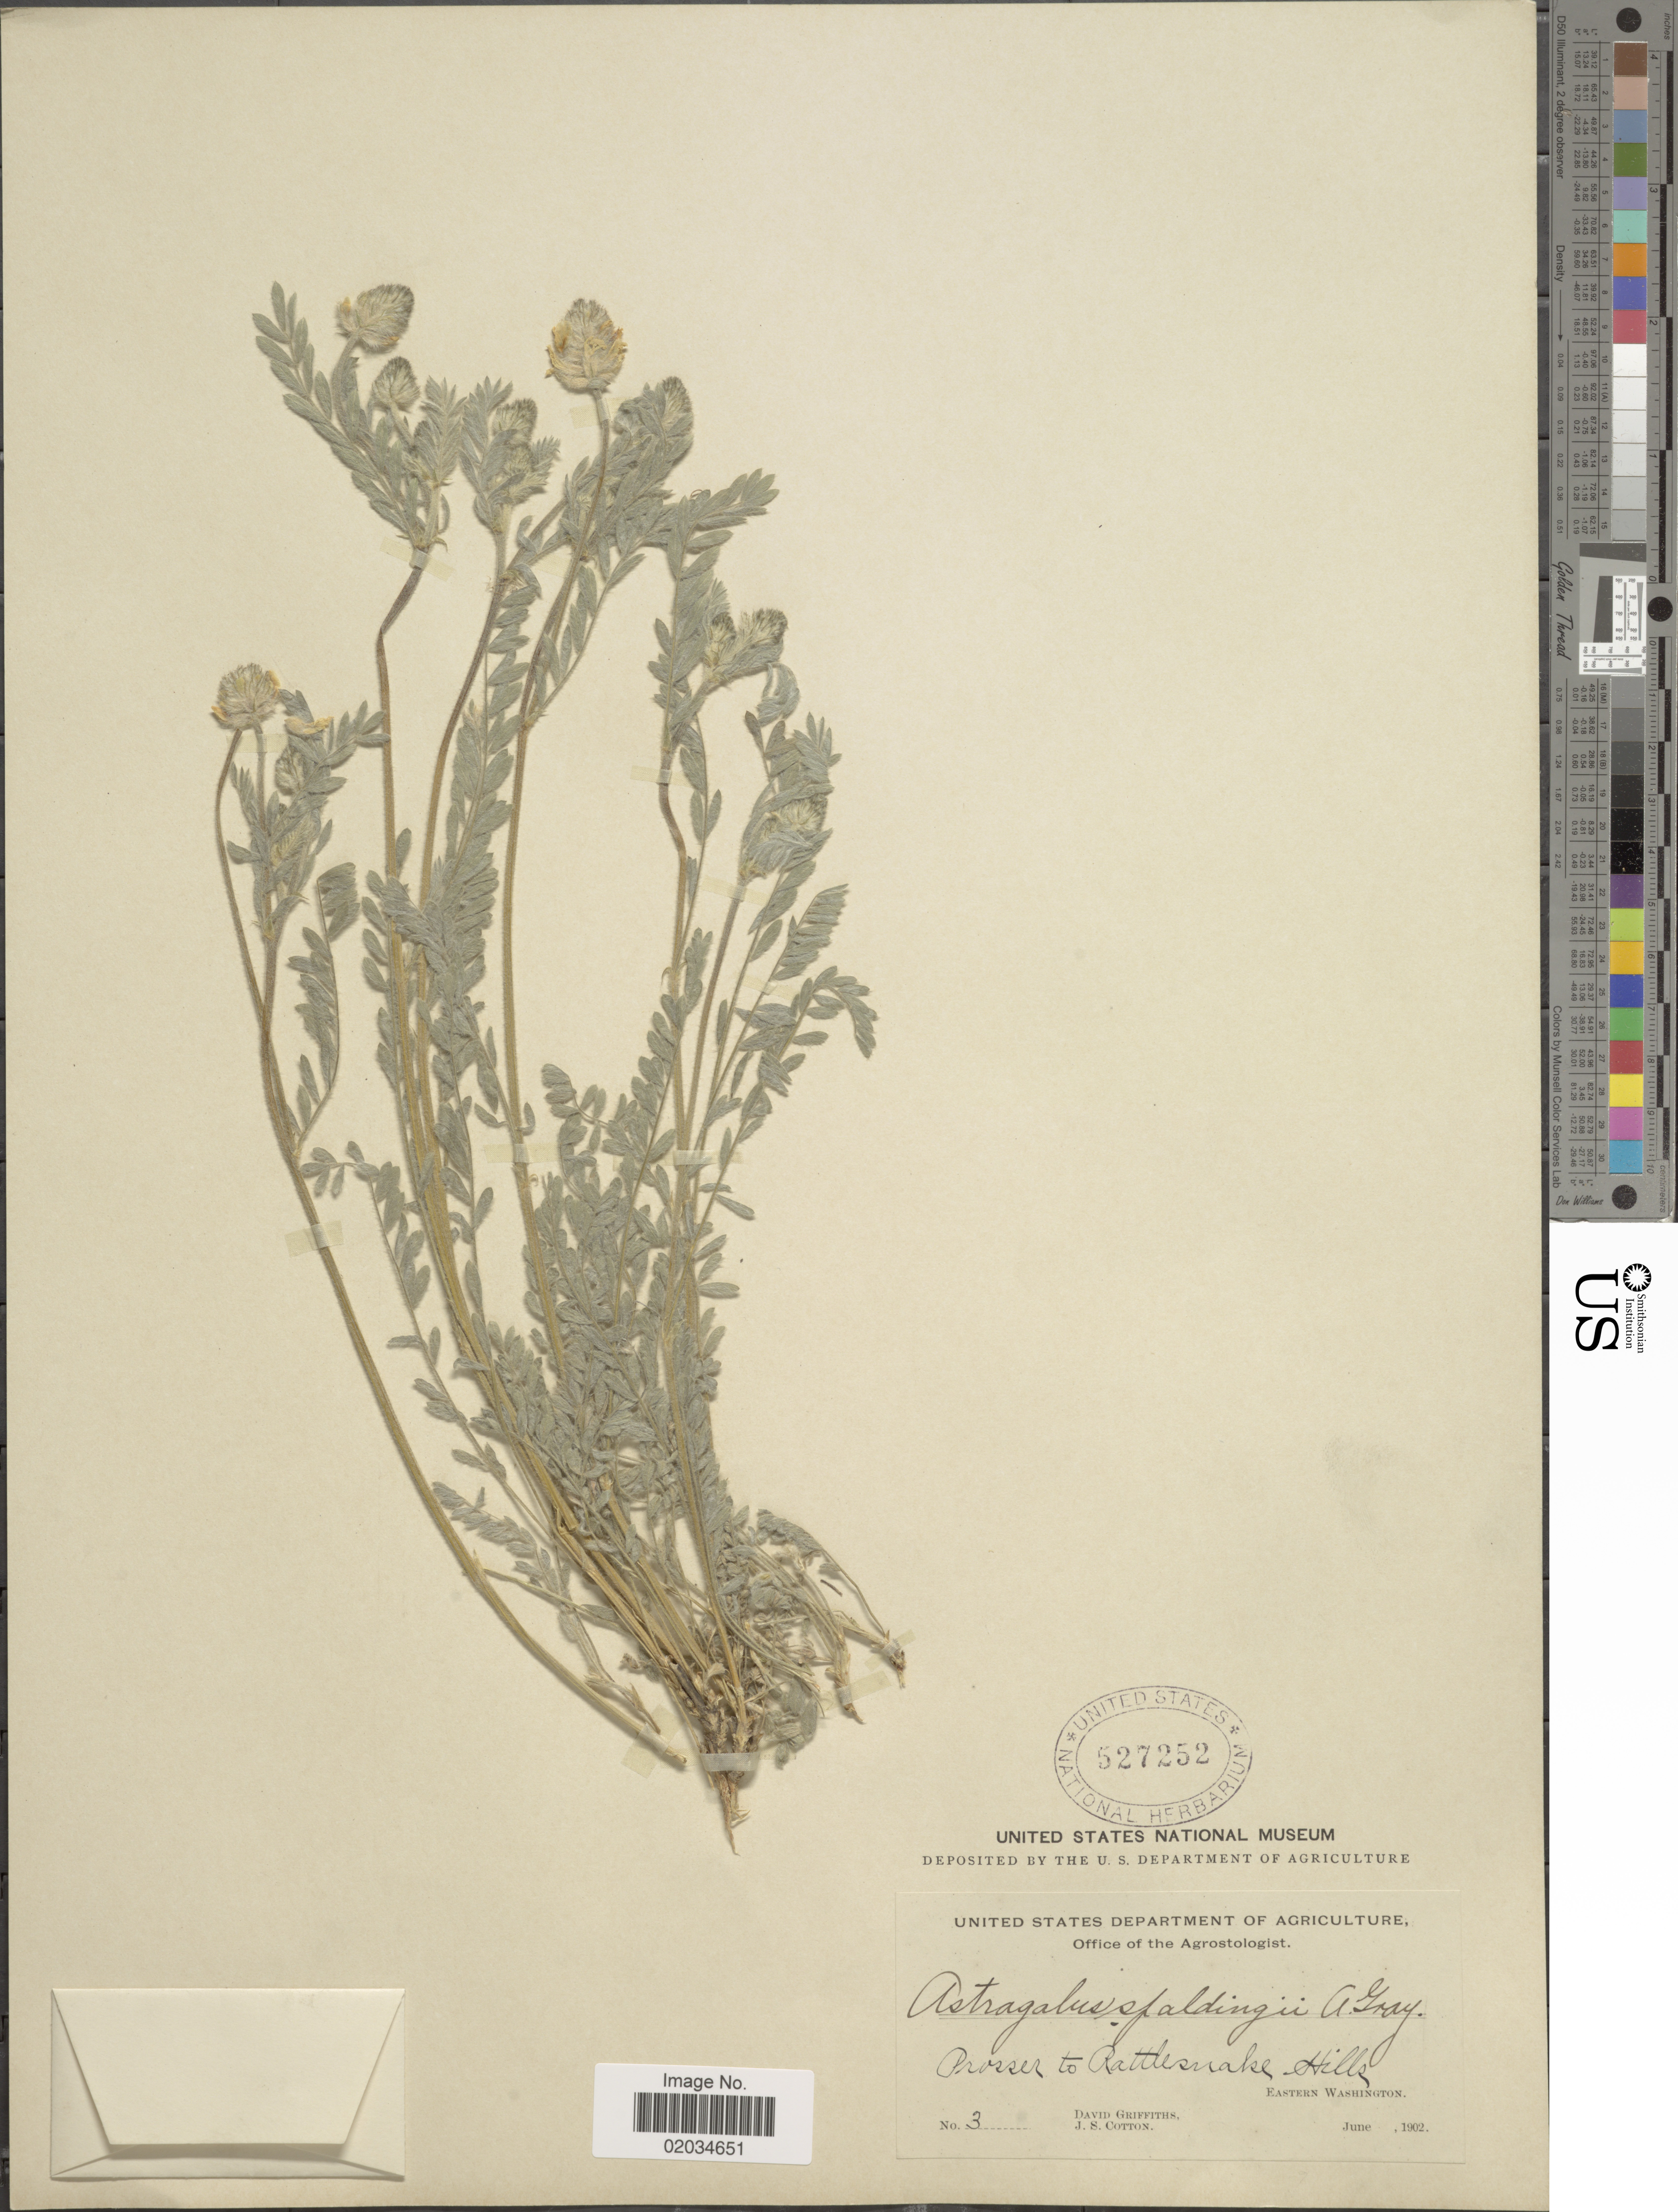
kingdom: Plantae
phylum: Tracheophyta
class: Magnoliopsida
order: Fabales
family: Fabaceae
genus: Astragalus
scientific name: Astragalus spaldingii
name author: A. Gray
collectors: D. Griffiths & J. S. Cotton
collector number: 3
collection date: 1902-06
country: United States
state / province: Washington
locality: Prosser to Rattlesnake Hills, Eastern Washington.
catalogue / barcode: US 527252